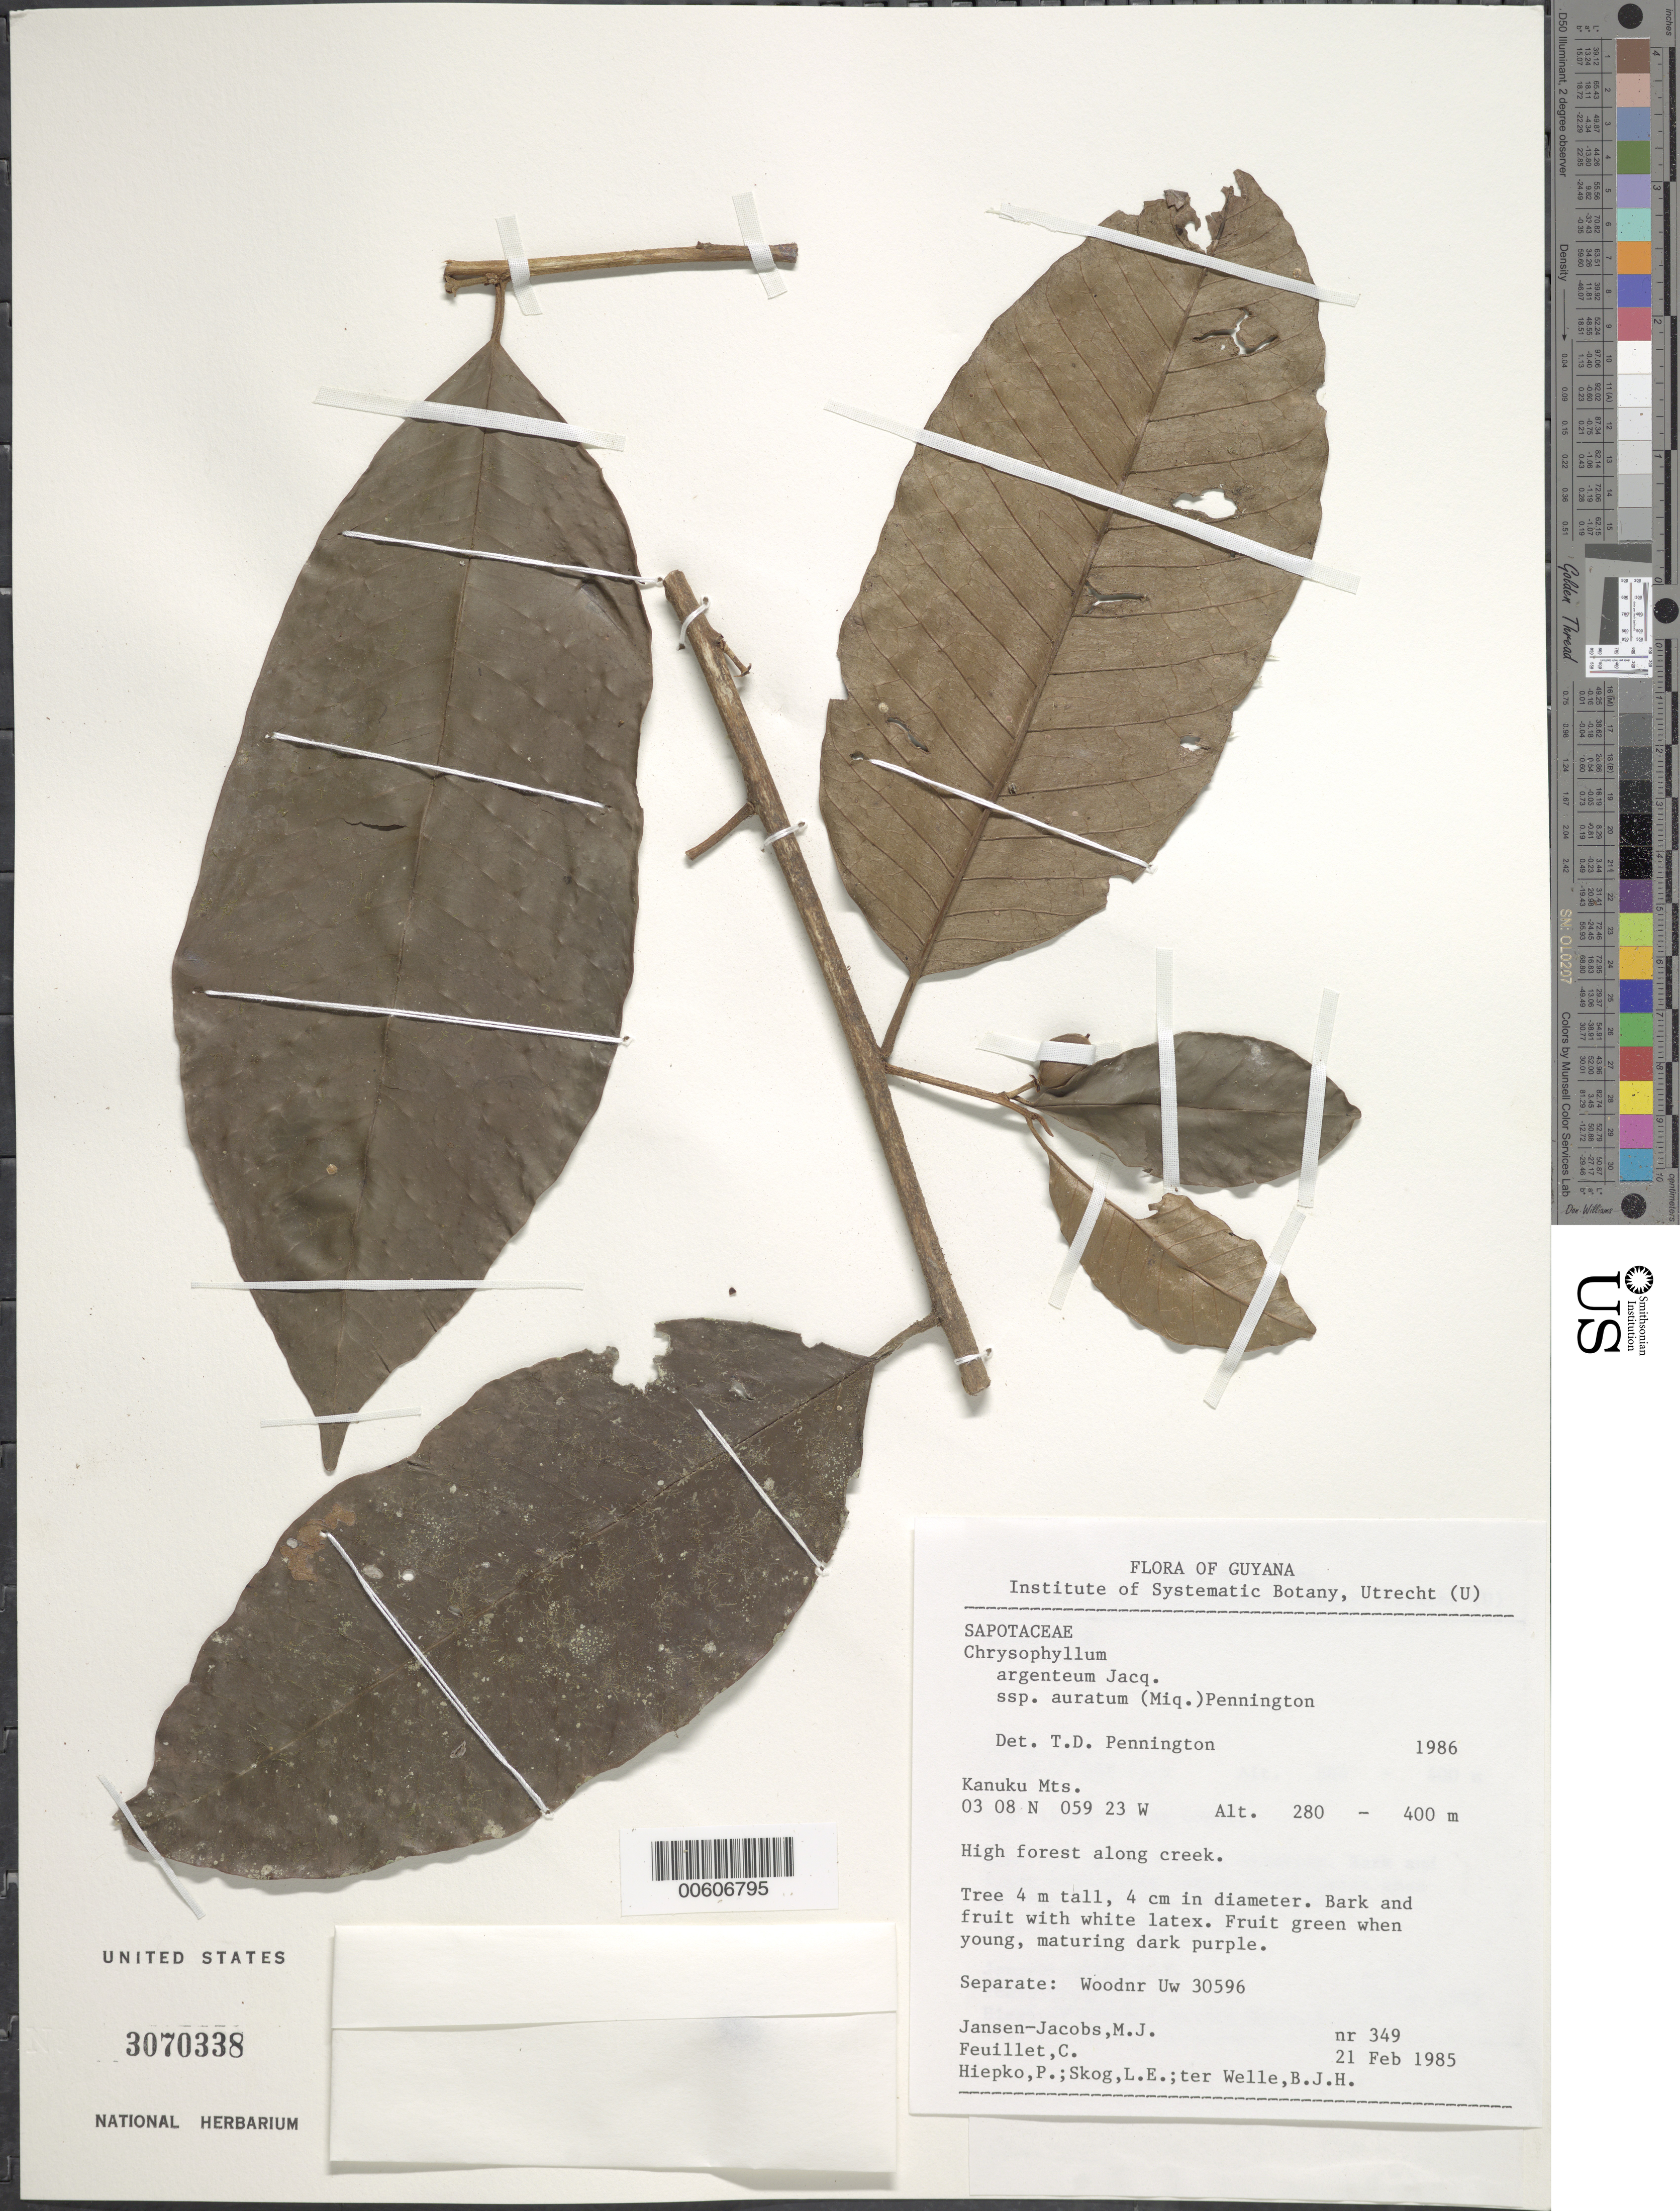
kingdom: Plantae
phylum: Tracheophyta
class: Magnoliopsida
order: Ericales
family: Sapotaceae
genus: Chrysophyllum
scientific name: Chrysophyllum argenteum subsp. auratum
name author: (Miq.) T.D. Penn.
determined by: Pennington, T. D., (K)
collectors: M. J. Jansen-Jacobs, C. Feuillet, P. H. Hiepko, L. E. Skog & B. Welle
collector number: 349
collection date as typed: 21-Feb-85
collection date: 1985-02-21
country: Guyana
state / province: U. Takutu-U. Essequibo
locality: Kanuku Mts.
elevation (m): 280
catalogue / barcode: US 3070338